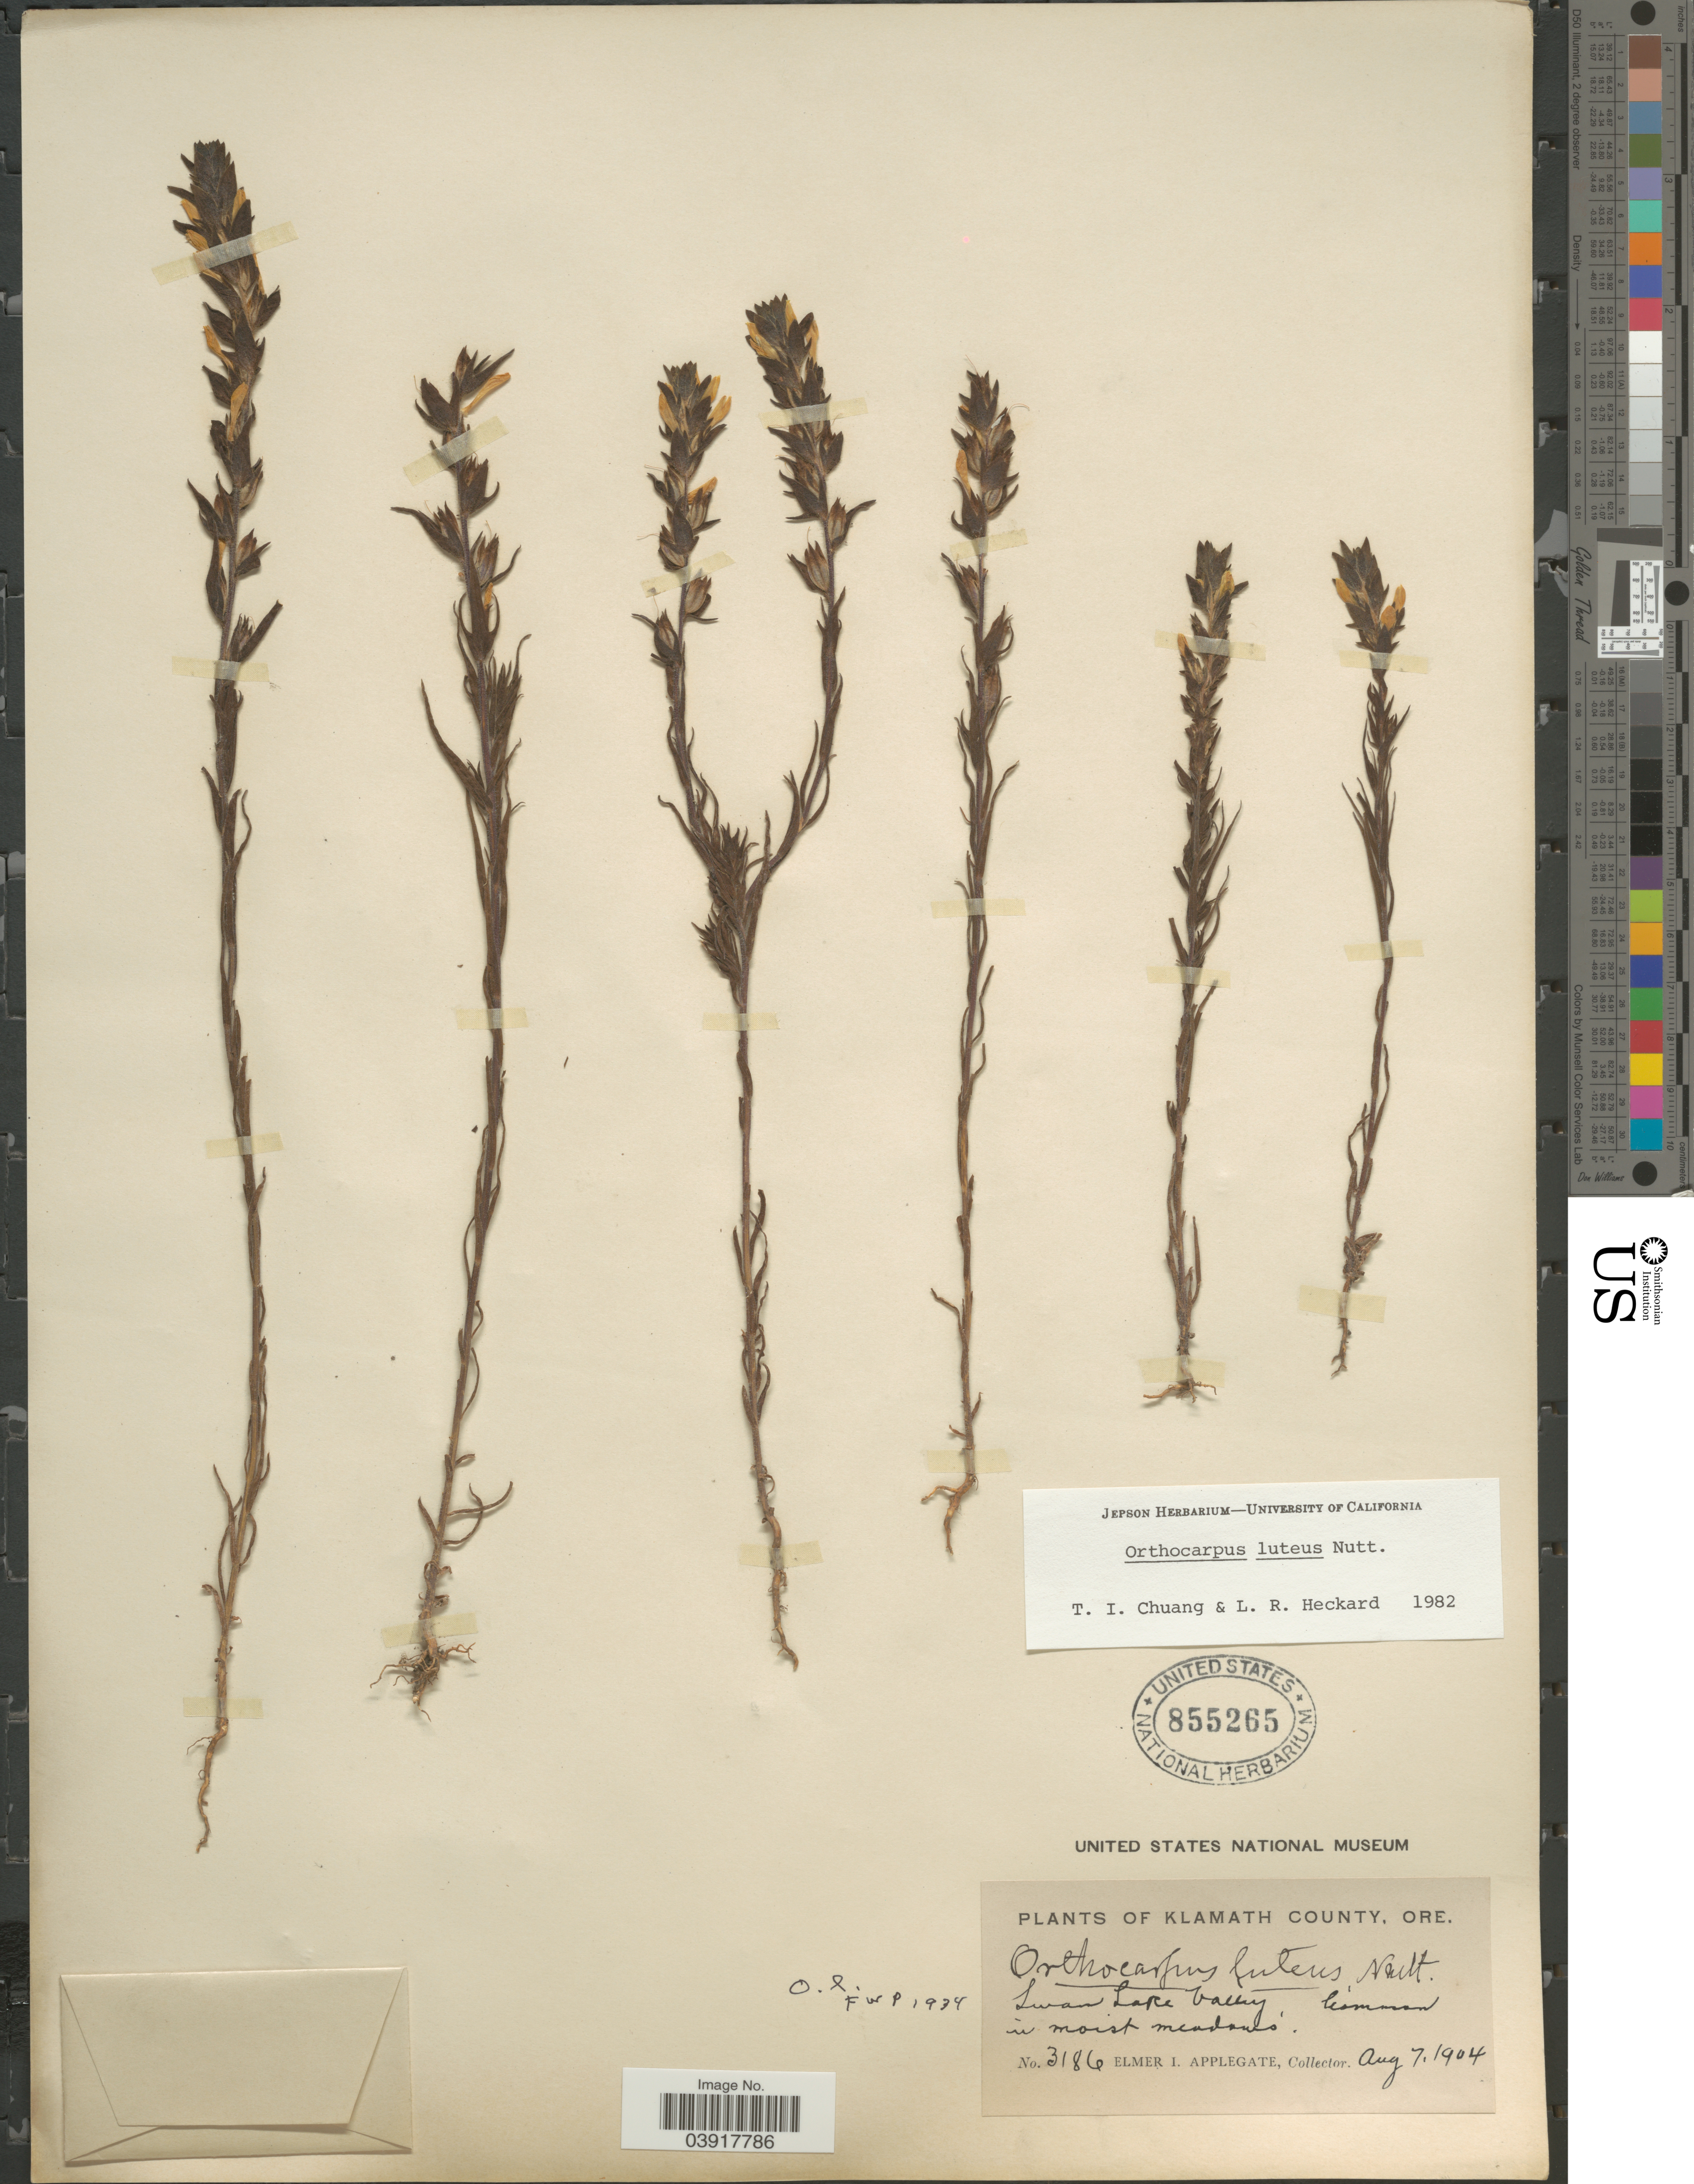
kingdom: Plantae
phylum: Tracheophyta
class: Magnoliopsida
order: Lamiales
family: Orobanchaceae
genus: Orthocarpus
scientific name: Orthocarpus luteus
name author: Nutt.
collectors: E. I. Applegate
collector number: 3186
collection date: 1904-08-07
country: United States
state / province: Oregon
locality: Klamath County. Swan Lake Valley.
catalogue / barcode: US 855265